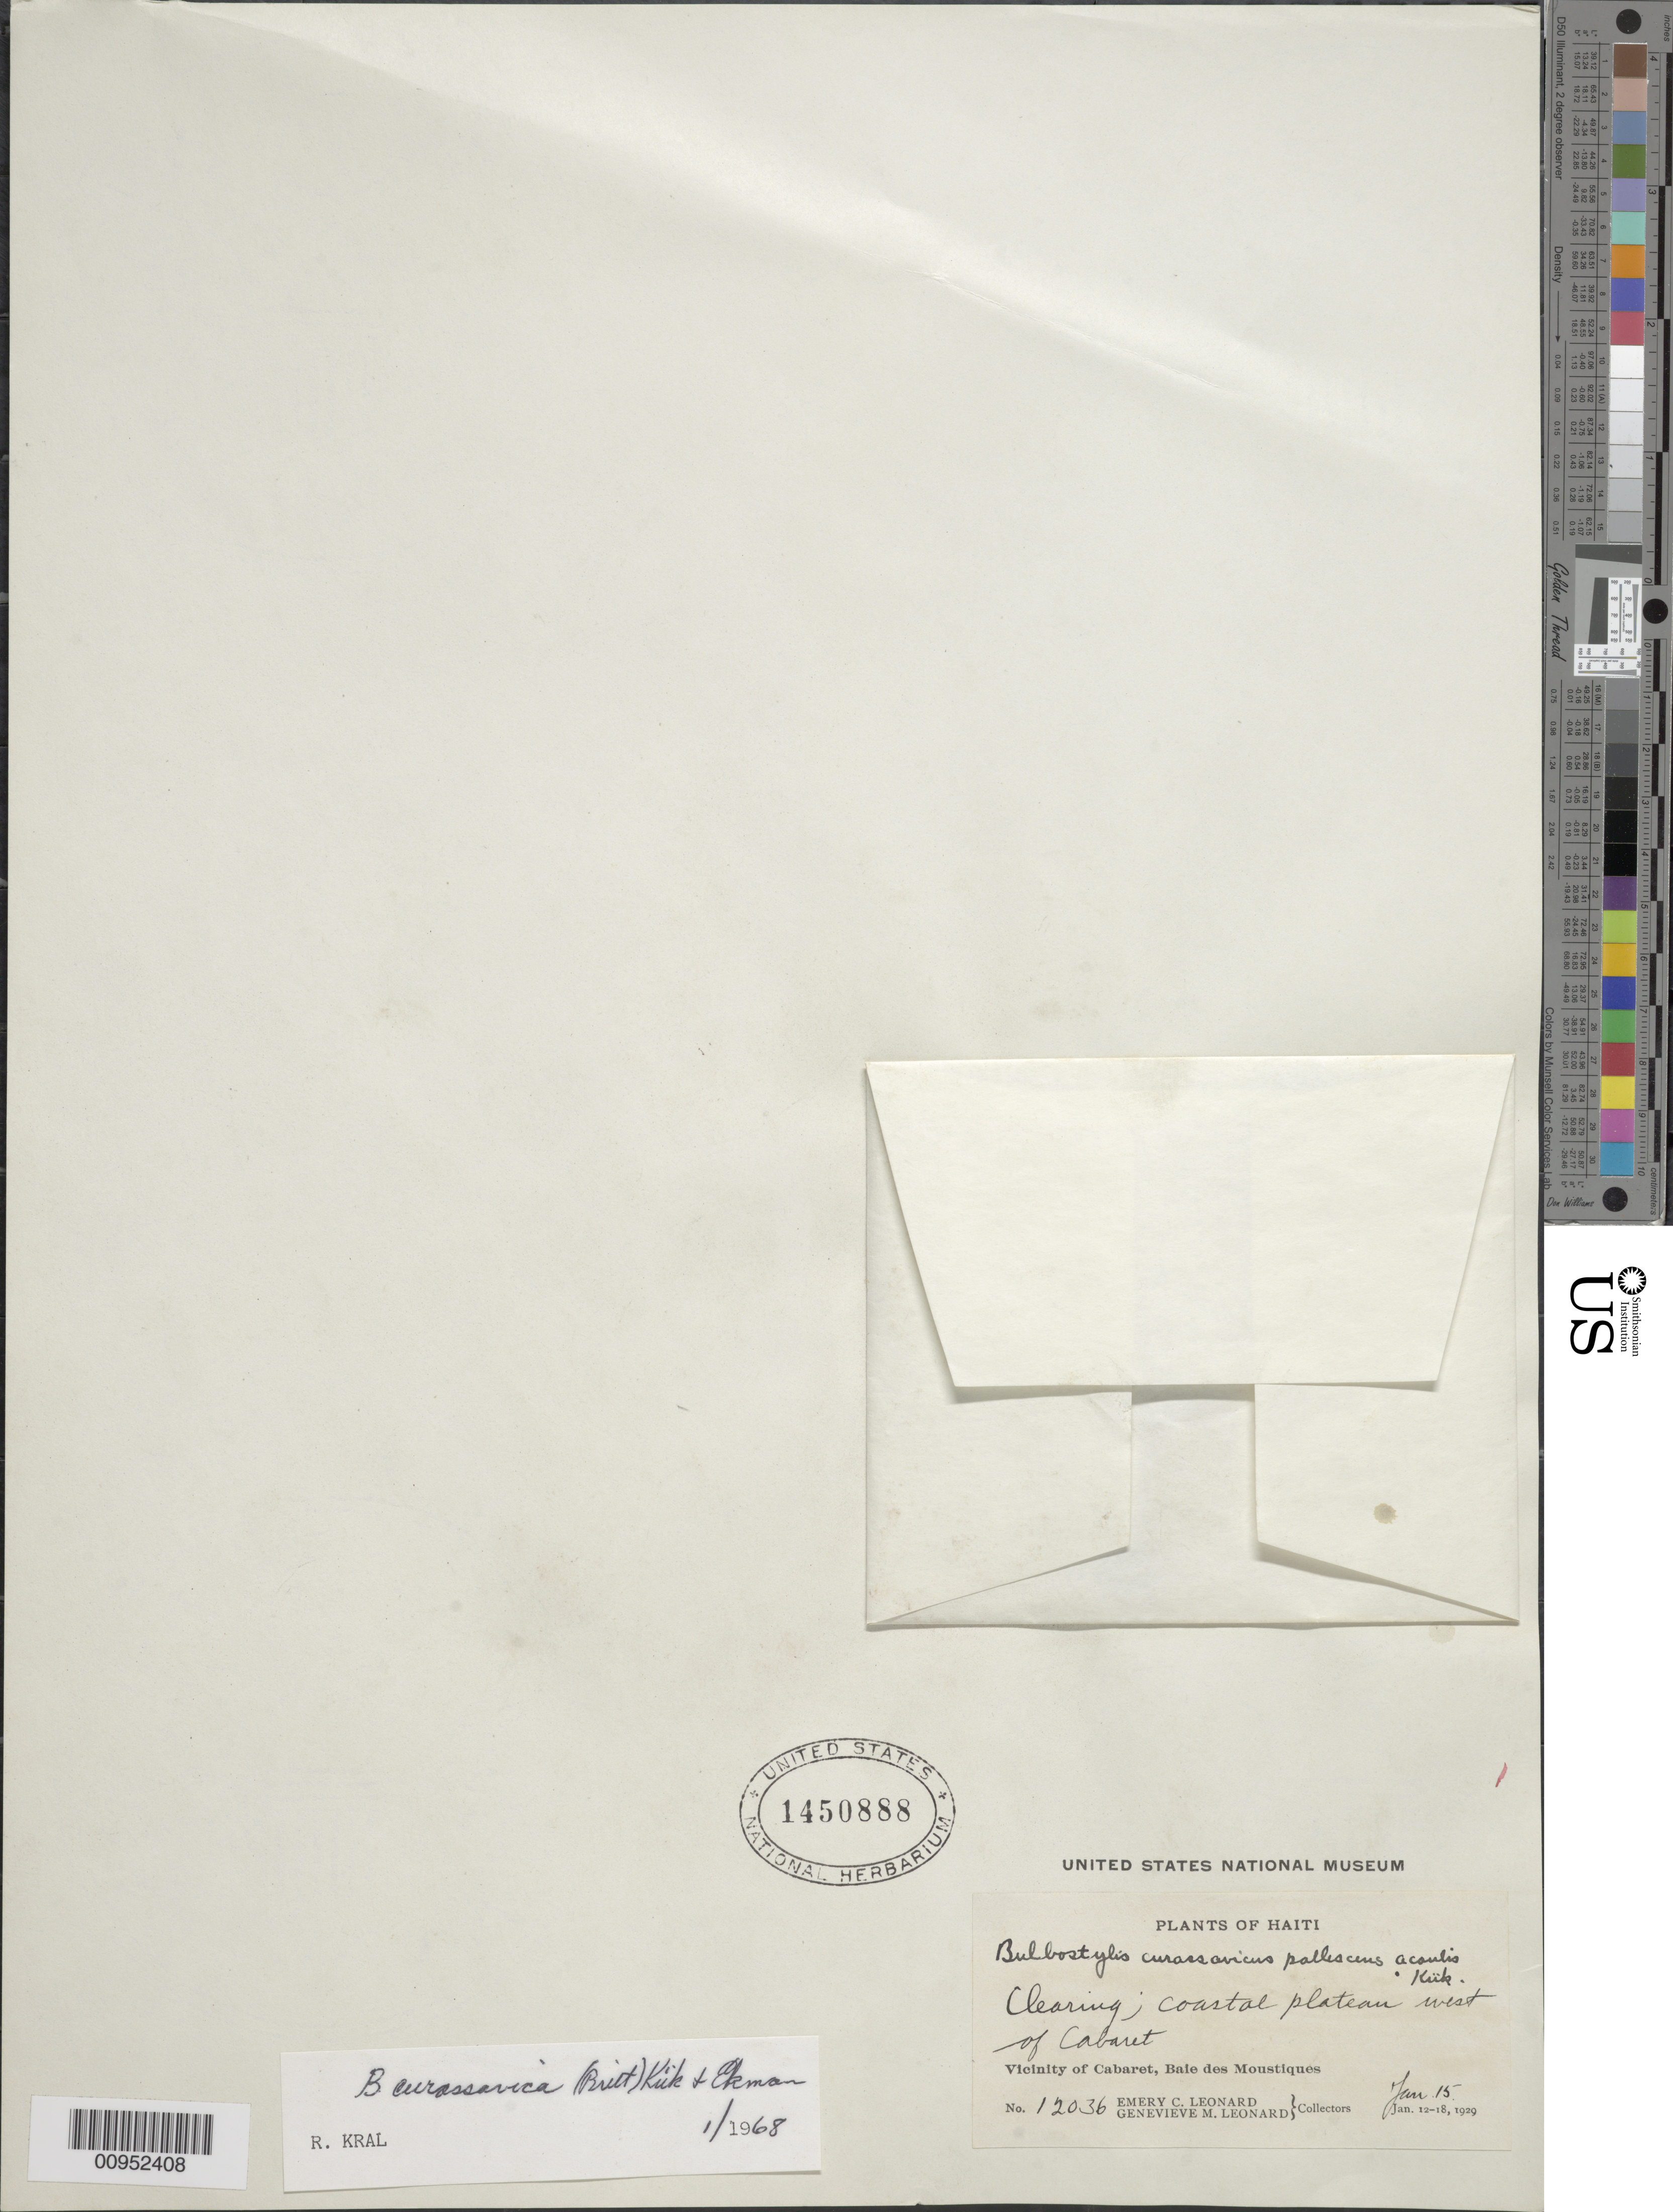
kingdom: Plantae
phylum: Tracheophyta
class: Liliopsida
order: Poales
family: Cyperaceae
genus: Bulbostylis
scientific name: Bulbostylis curassavica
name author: (Britton) Kük. & Ekman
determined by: Kral, Robert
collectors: E. C. Leonard & G. M. Leonard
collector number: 12036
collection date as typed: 15 Jan 1929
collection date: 1929-01-15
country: Haiti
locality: Vicinity of Cabaret, Baie des Moustiques, coastal plateau, W of Cabaret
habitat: Clearing on coastal plateau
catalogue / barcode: US 1450888